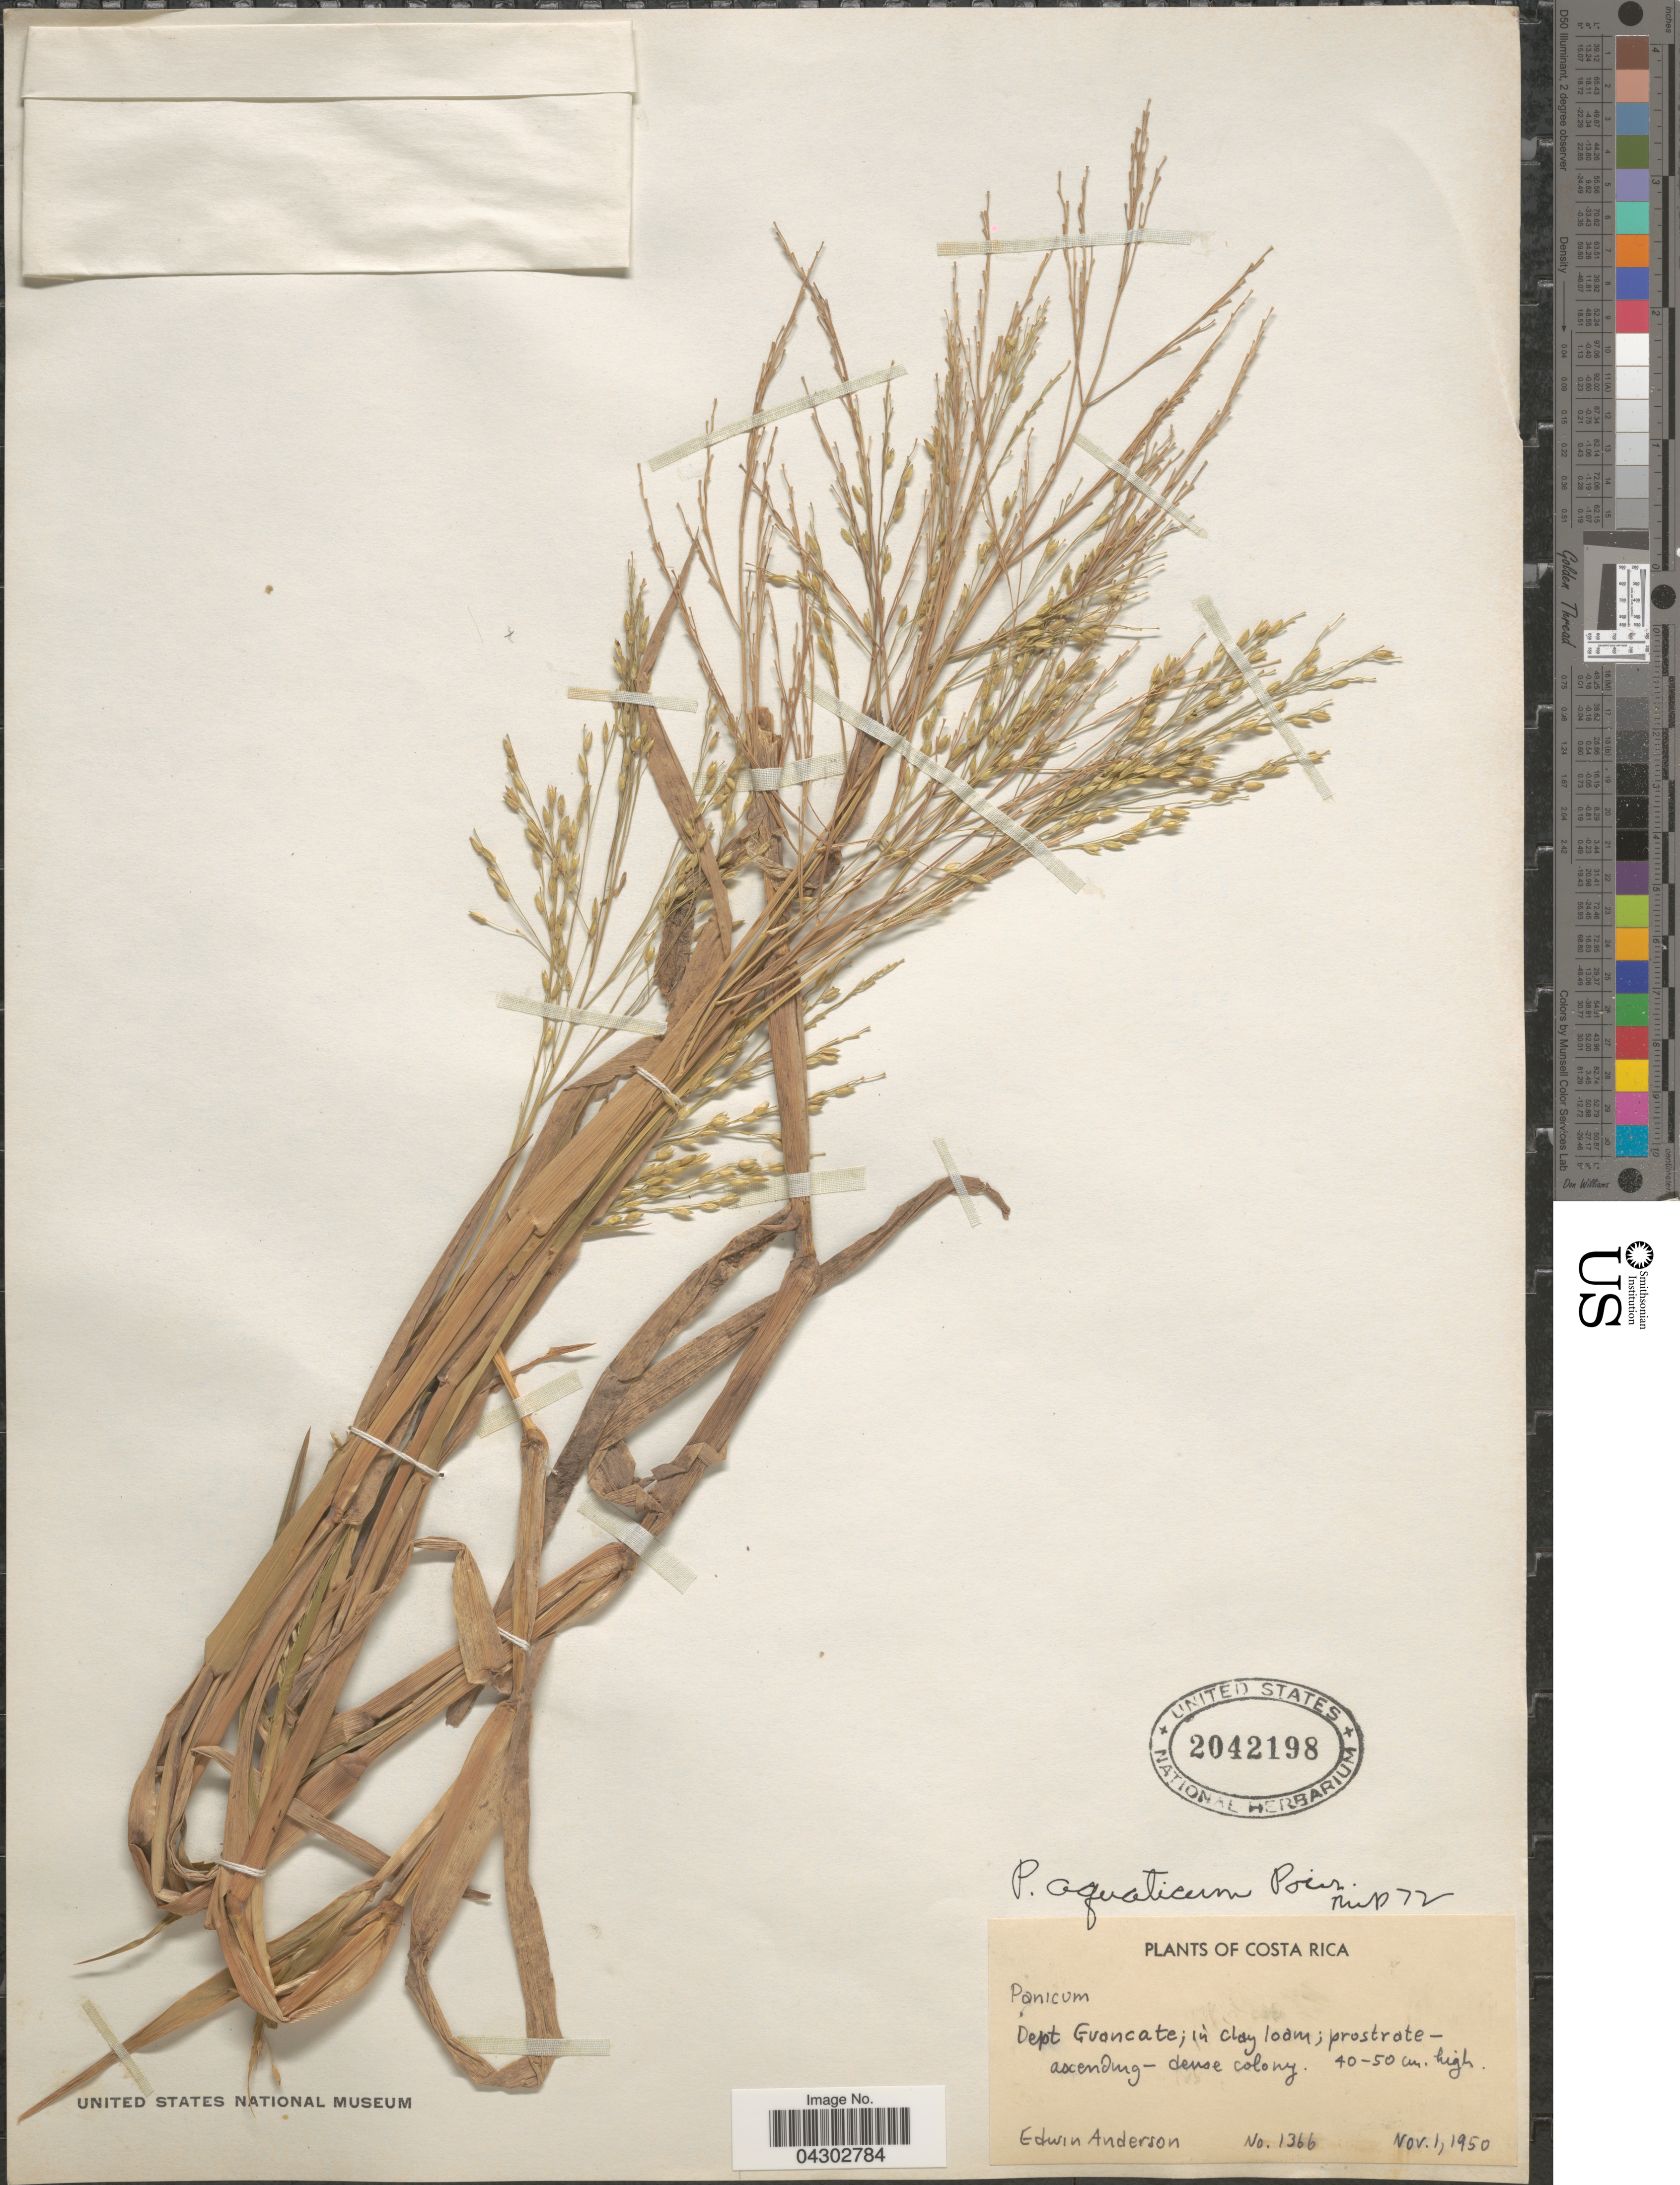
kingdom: Plantae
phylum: Tracheophyta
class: Liliopsida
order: Poales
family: Poaceae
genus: Panicum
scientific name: Panicum aquaticum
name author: Poir.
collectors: E. Anderson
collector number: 1366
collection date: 1950-11-01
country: Costa Rica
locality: Dept. Guanacate.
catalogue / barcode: US 2042198